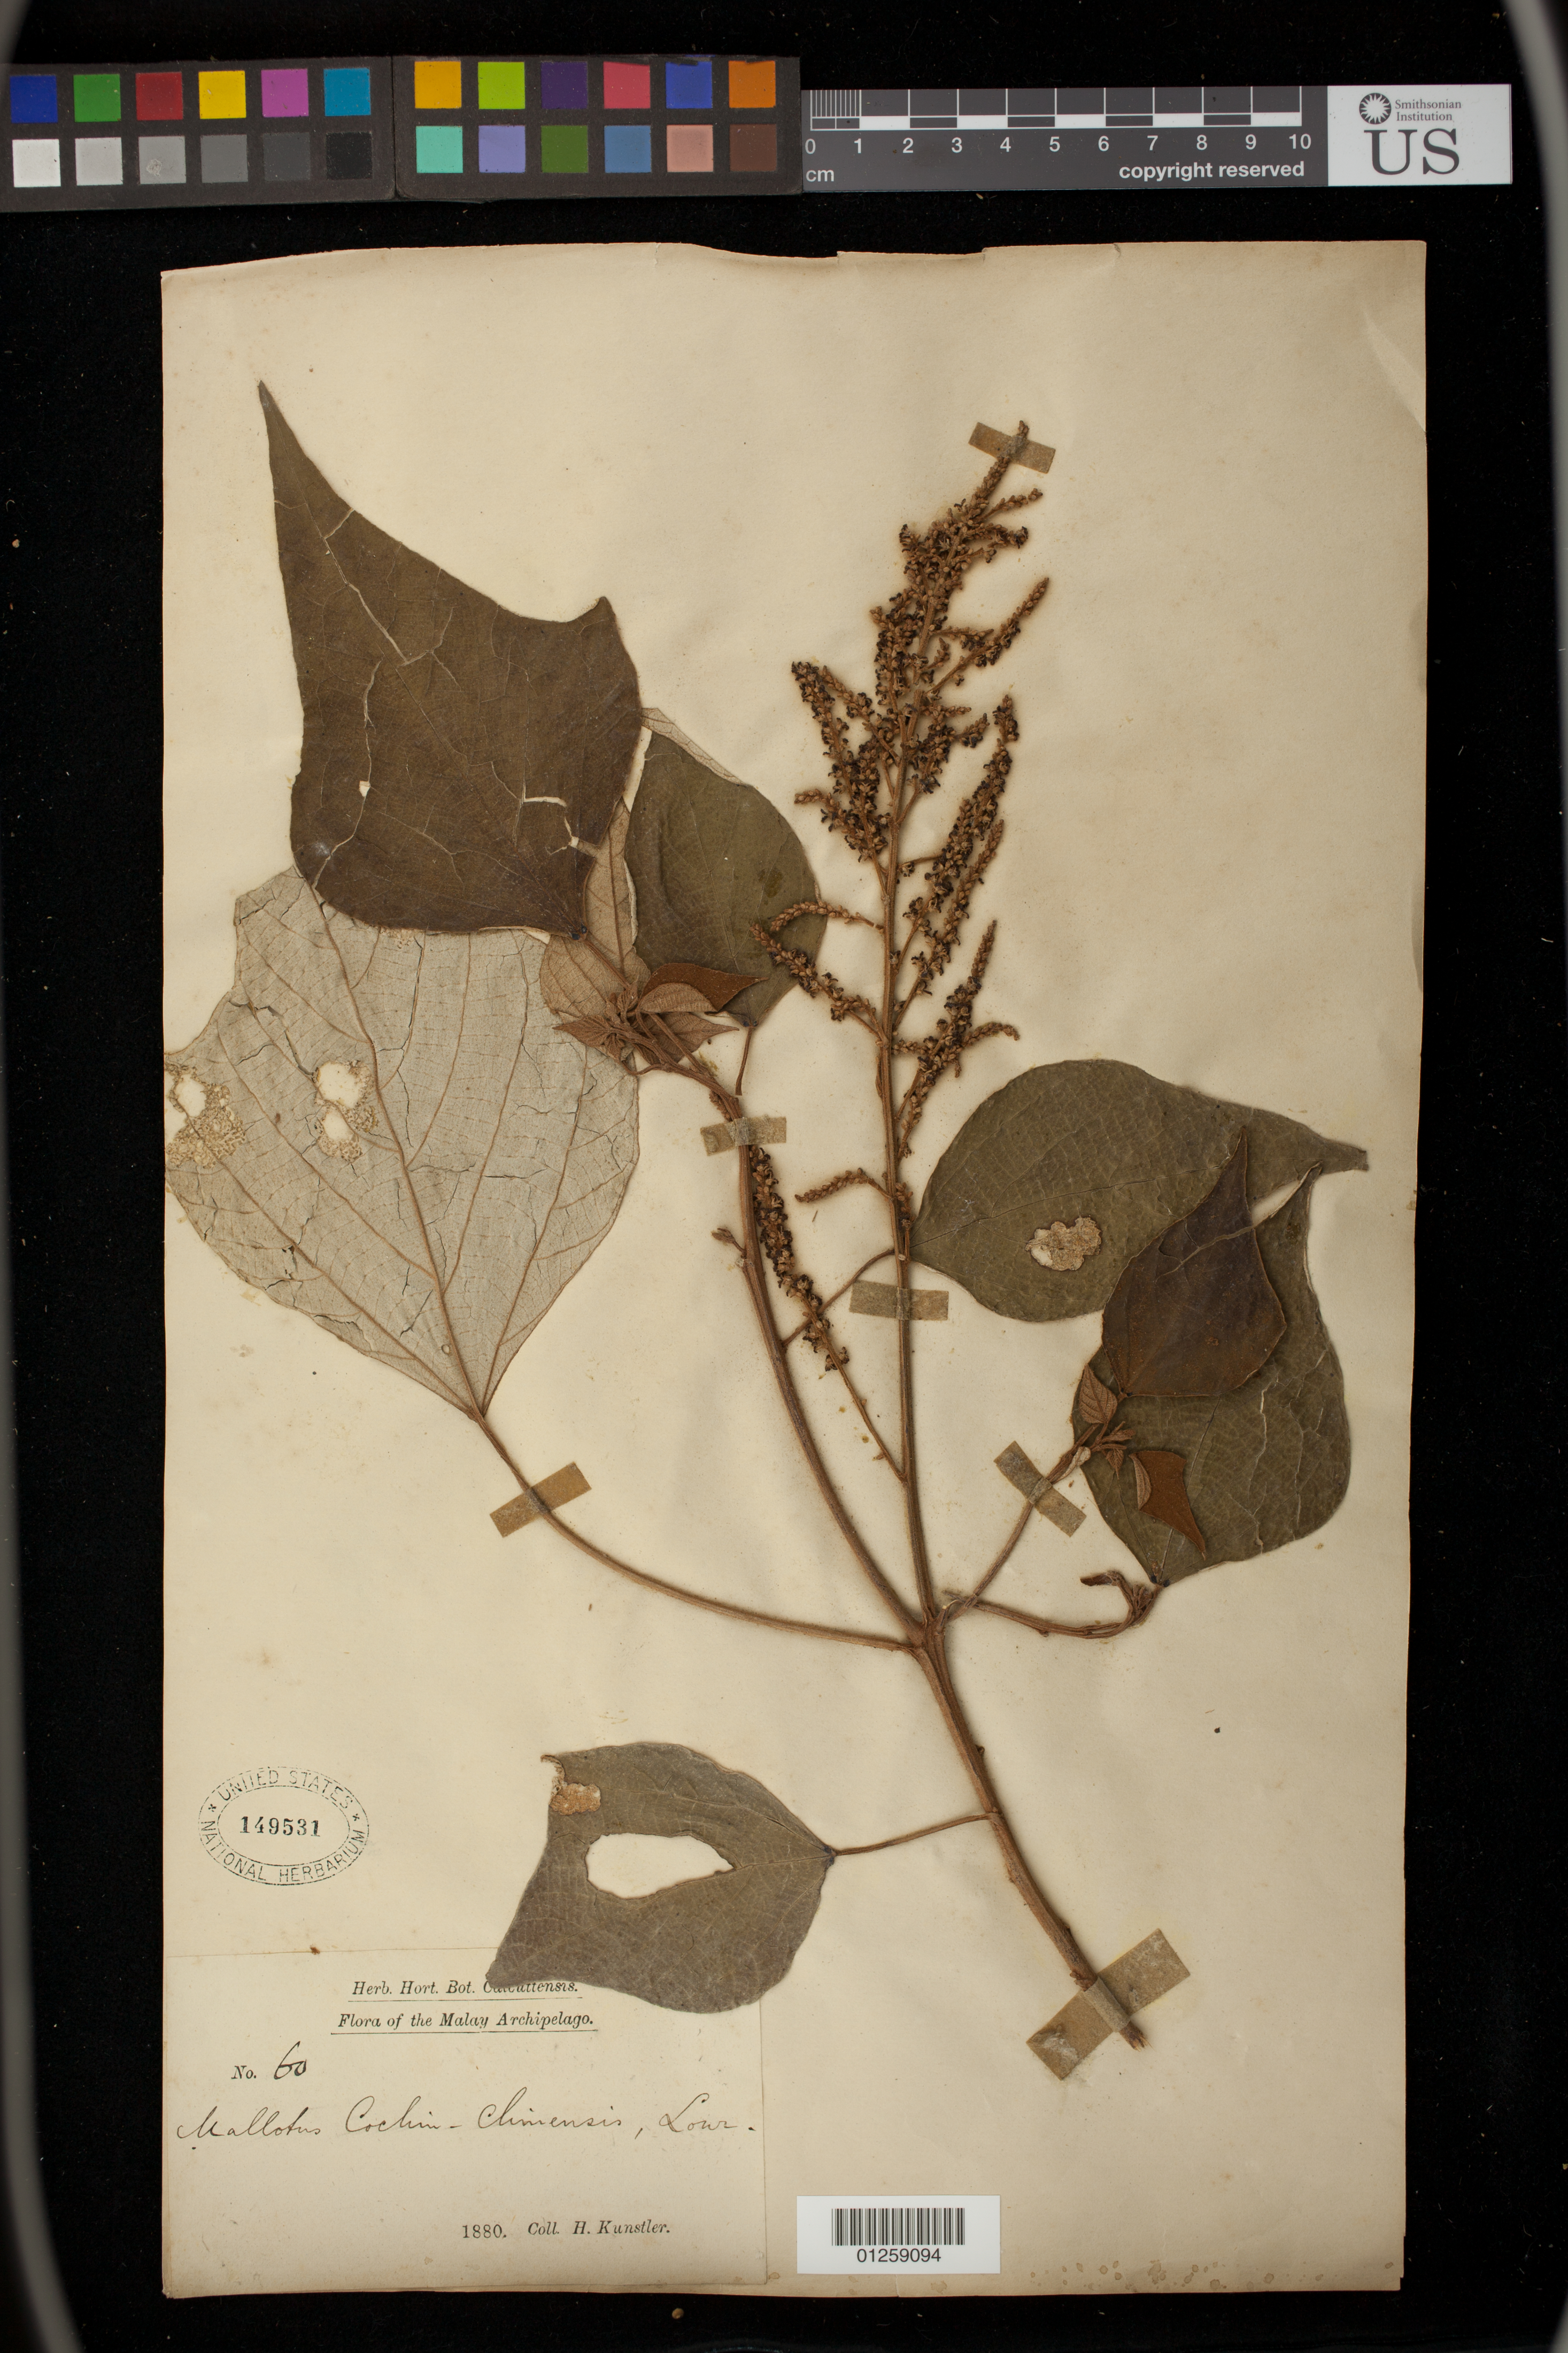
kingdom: Plantae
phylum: Tracheophyta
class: Magnoliopsida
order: Malpighiales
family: Euphorbiaceae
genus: Mallotus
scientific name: Mallotus paniculatus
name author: (Lam.) Müll. Arg.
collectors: H. H. Kunstler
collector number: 60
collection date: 1880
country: Indonesia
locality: Malay Archipelago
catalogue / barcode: US 149531